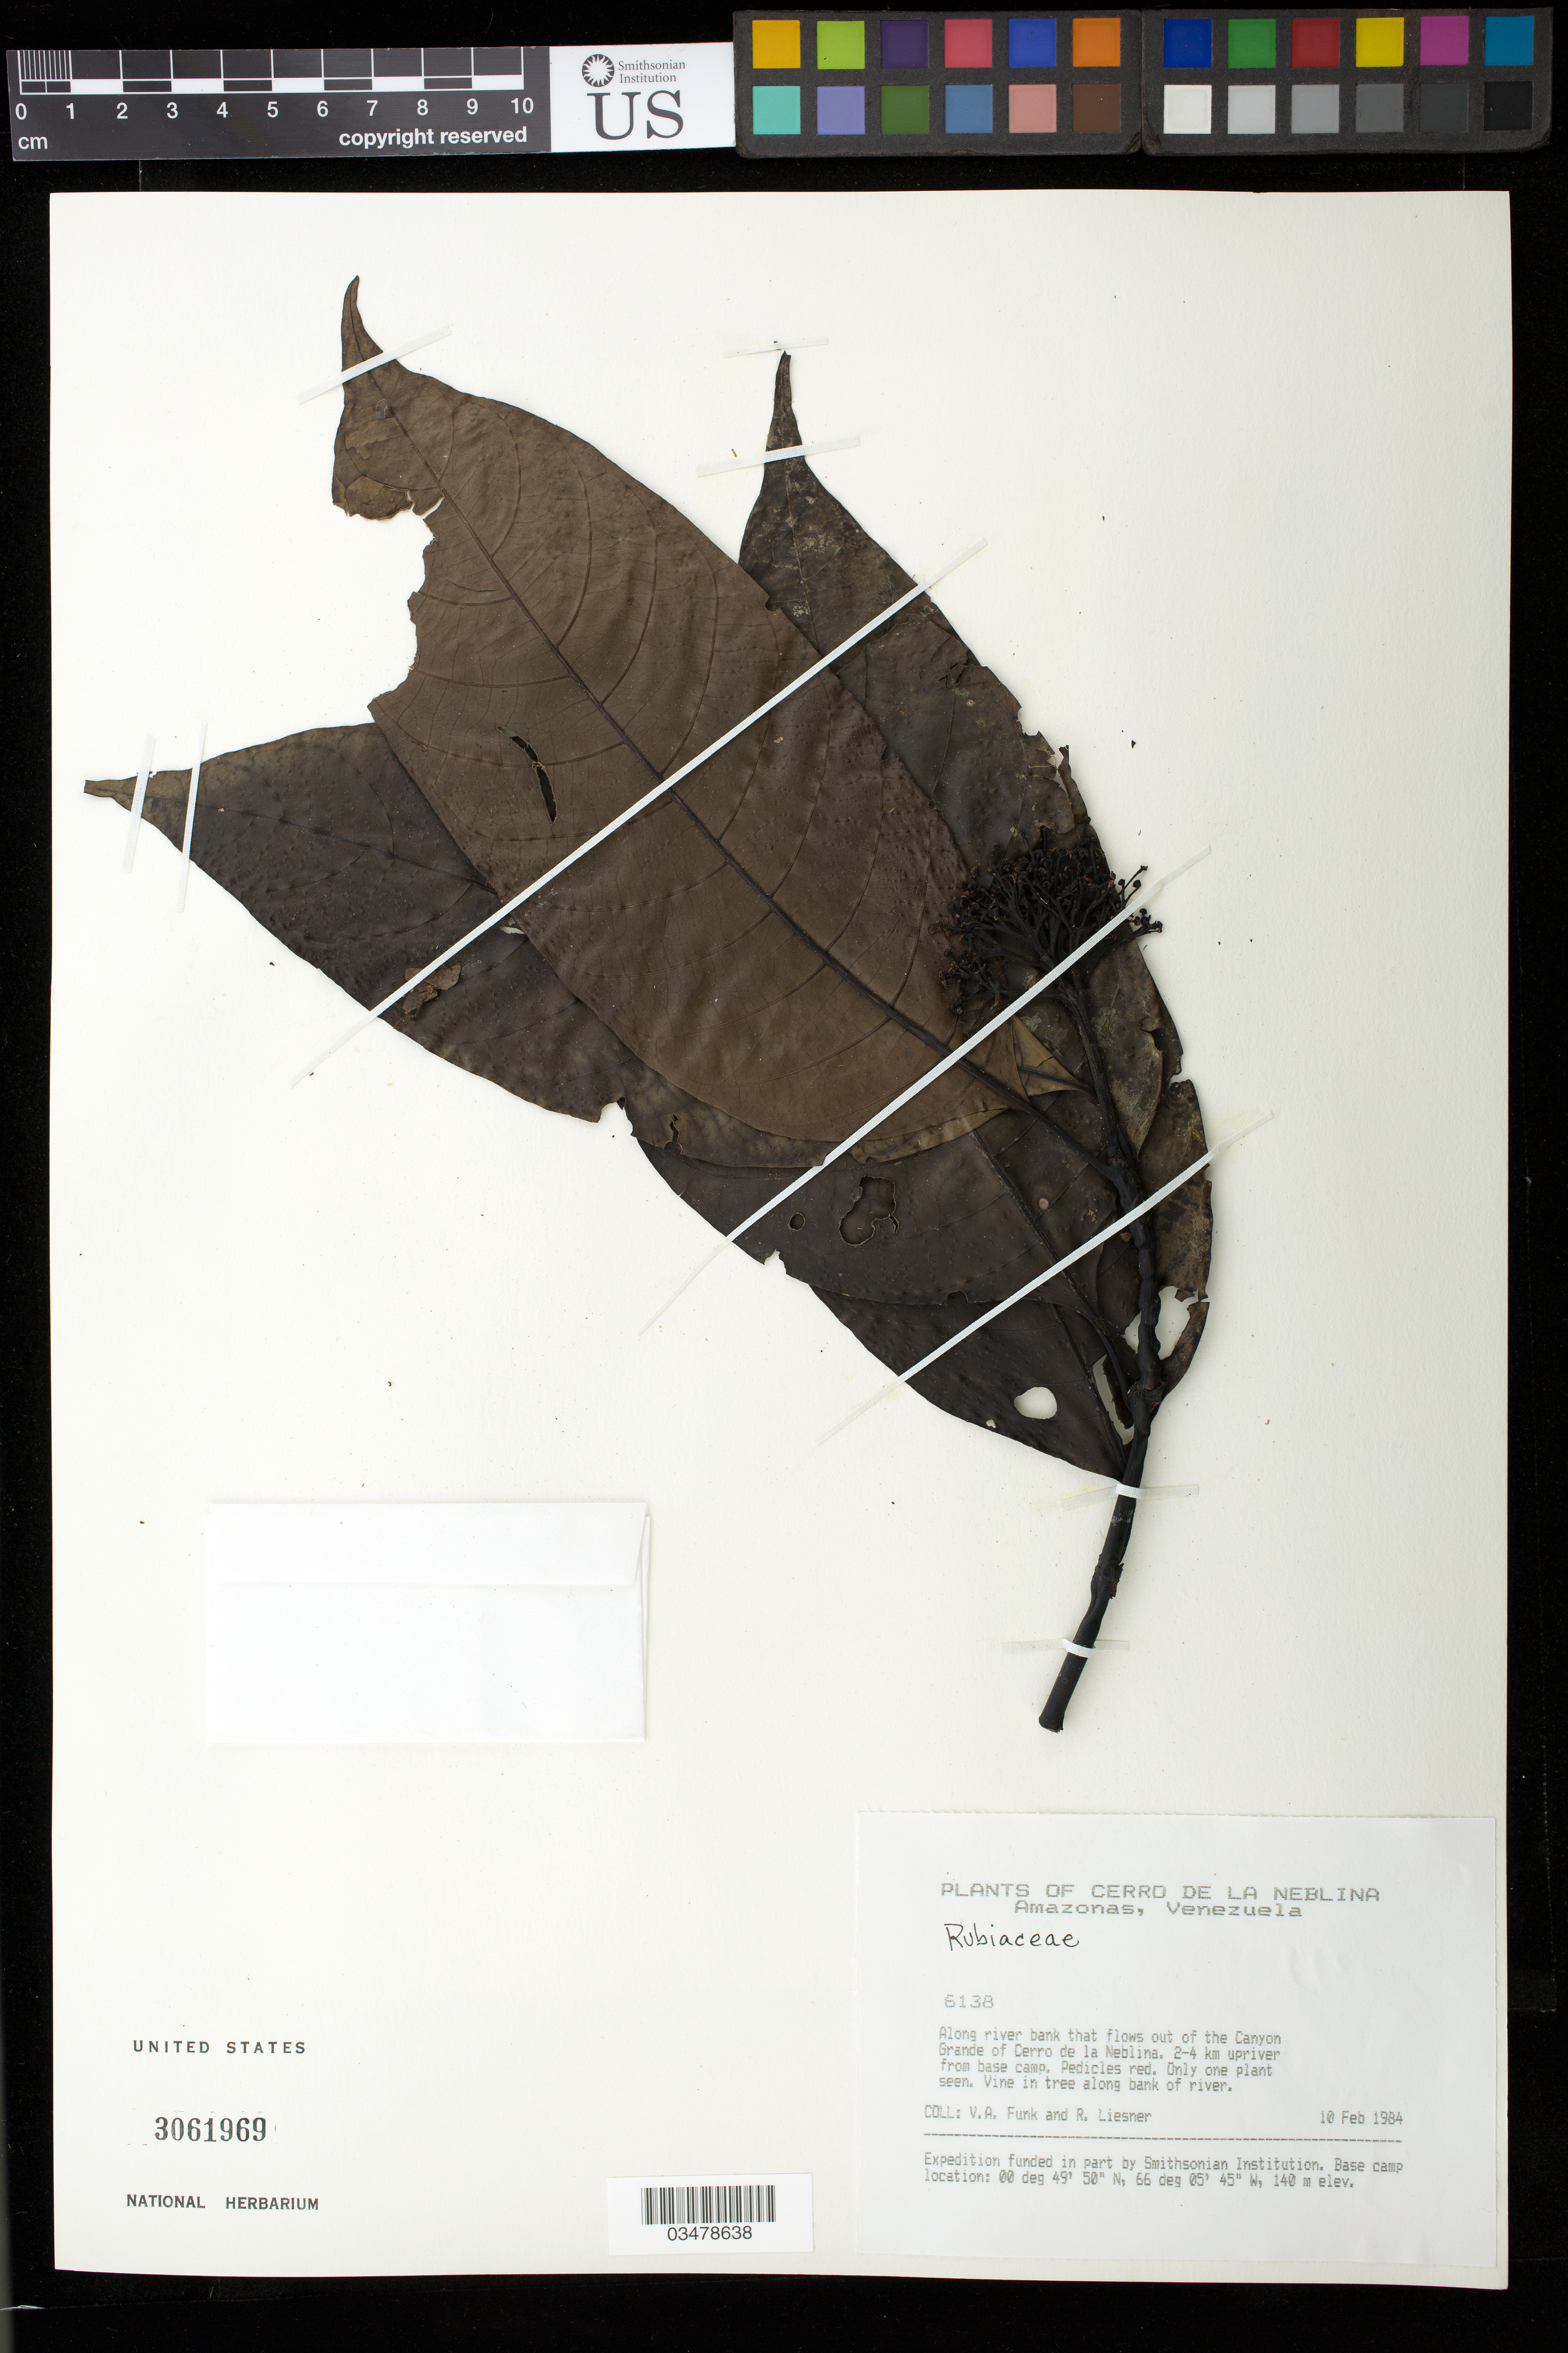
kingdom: Plantae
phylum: Tracheophyta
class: Magnoliopsida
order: Gentianales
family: Rubiaceae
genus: Palicourea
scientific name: Palicourea grandiflora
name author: (Kunth) Standl.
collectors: V. Funk & R. L. Liesner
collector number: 6138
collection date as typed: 10 Feb 1984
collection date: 1984-02-10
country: Venezuela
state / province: Amazonas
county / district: Río Negro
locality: Canyon Grande, Cerro de la Neblina, 2-4 km upriver from base camp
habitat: Along bnk of river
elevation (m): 140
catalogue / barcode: US 3061969